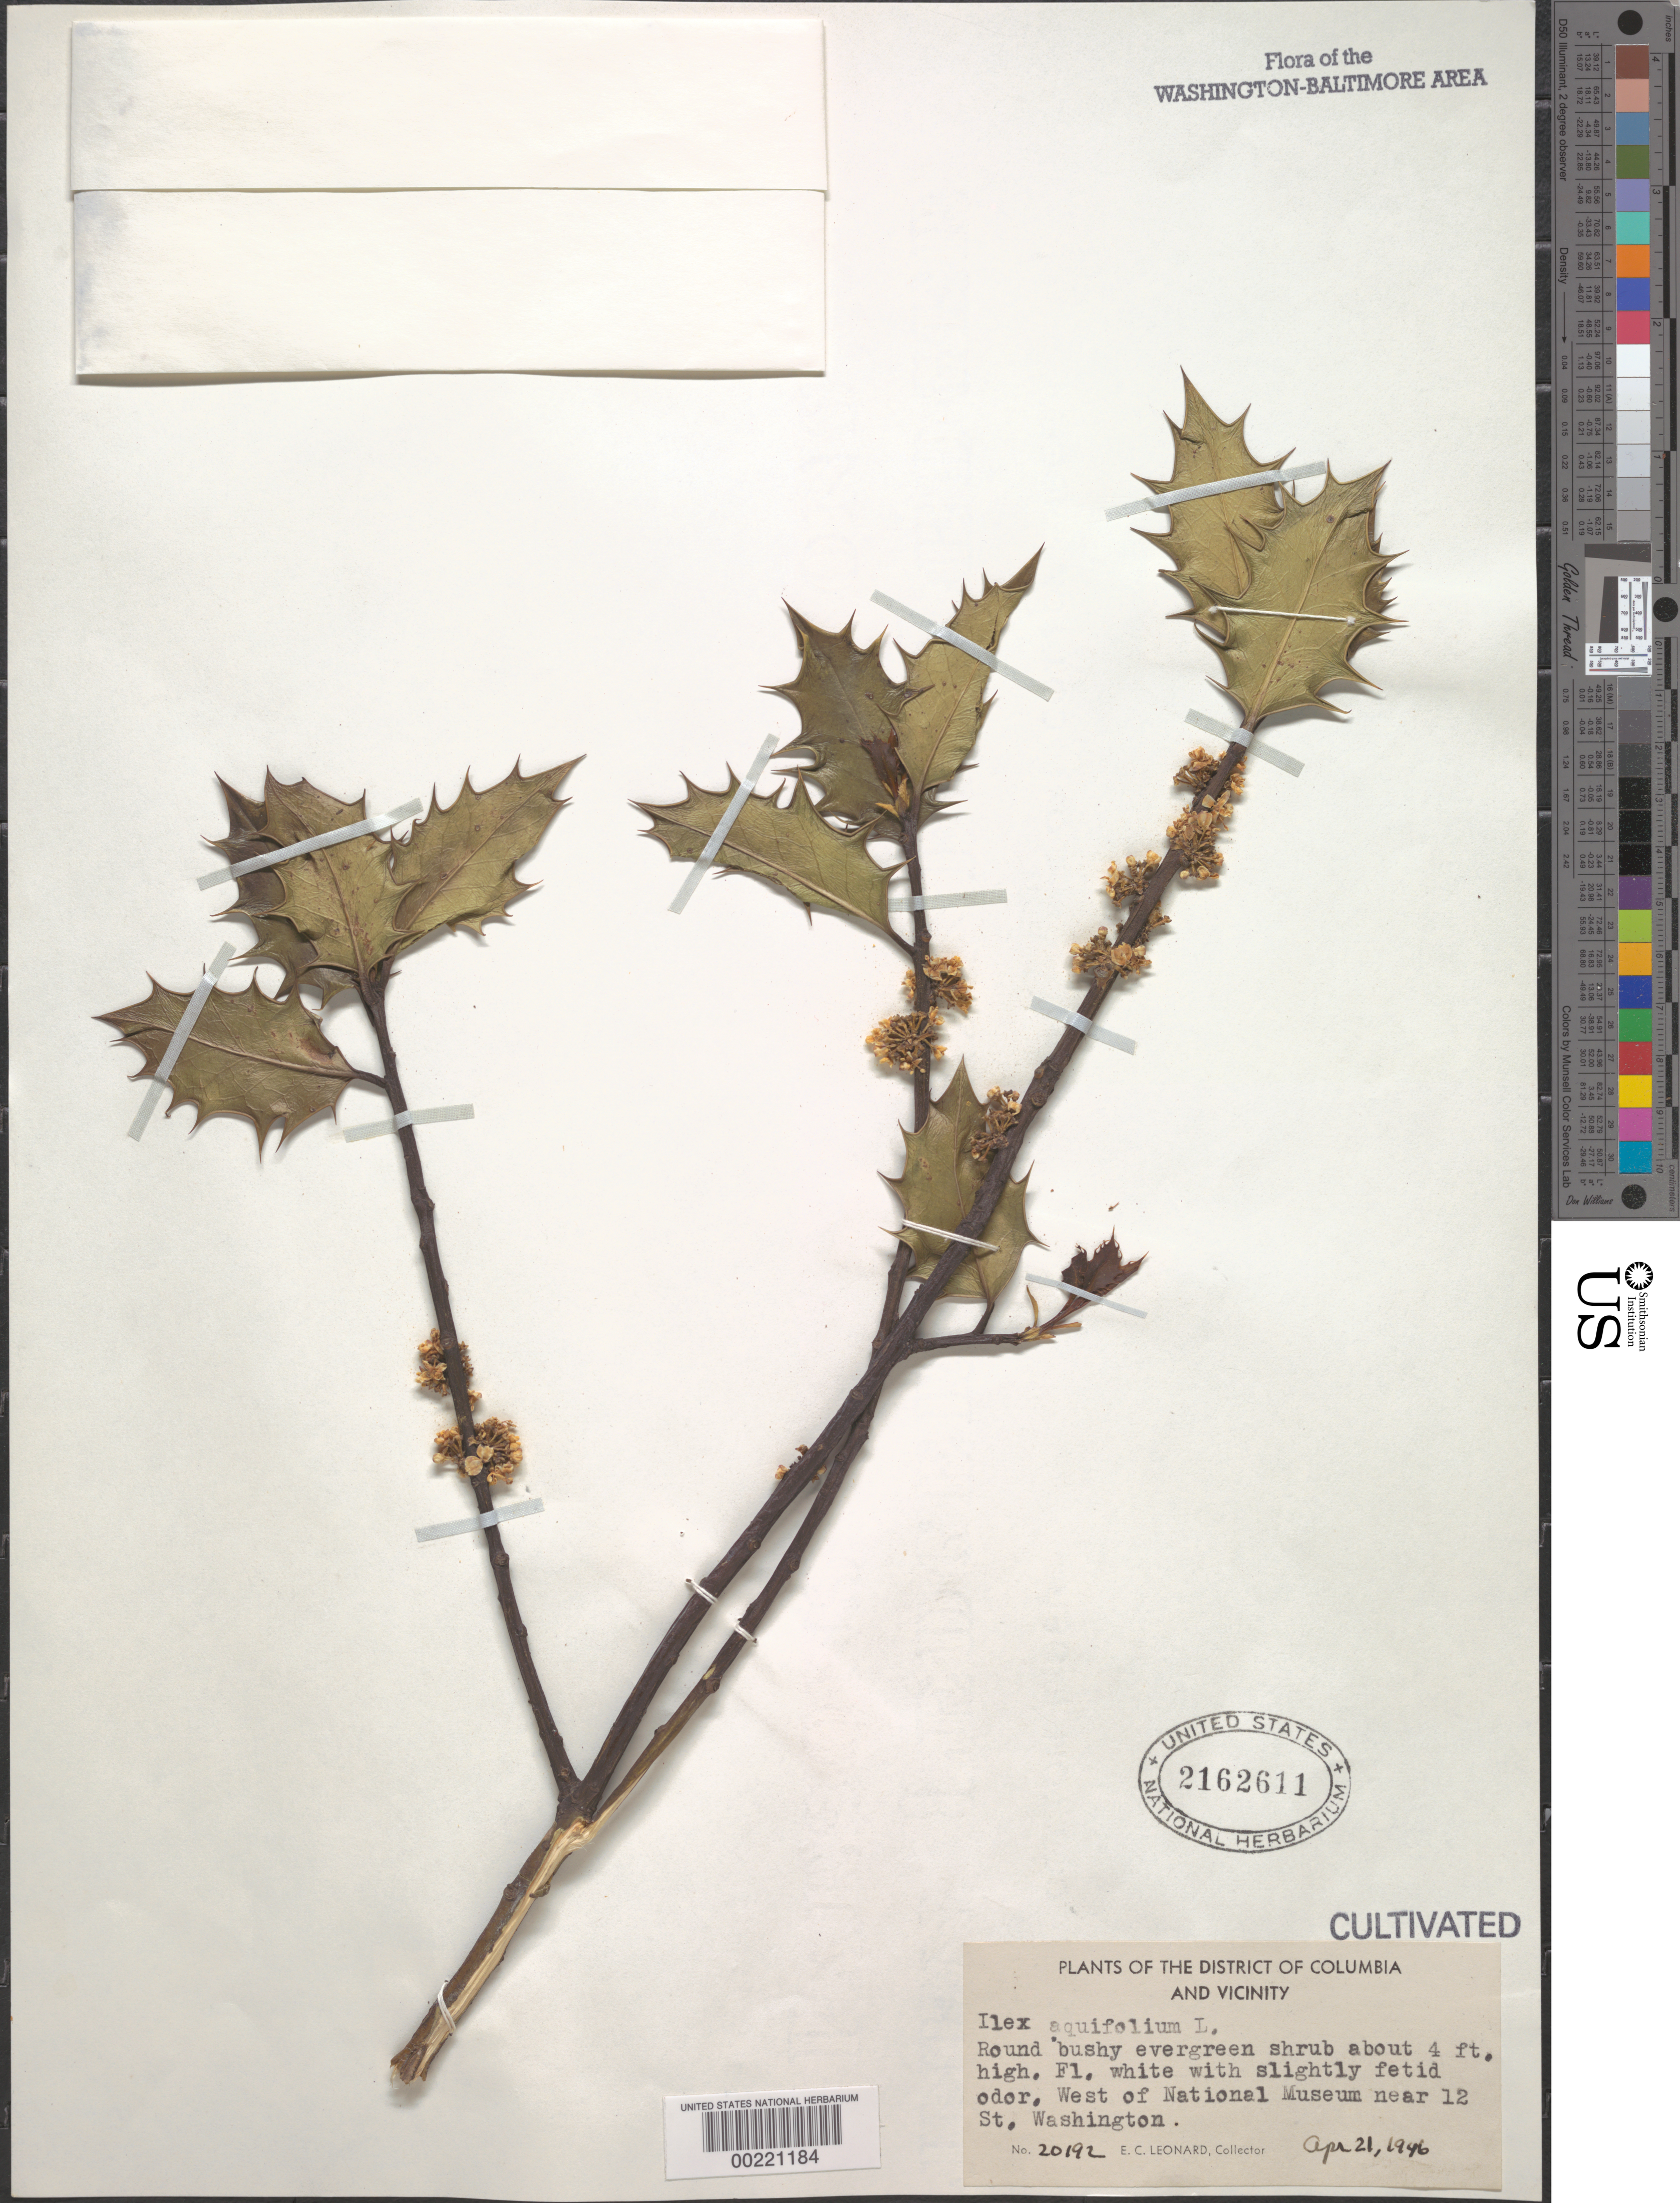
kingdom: Plantae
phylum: Tracheophyta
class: Magnoliopsida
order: Aquifoliales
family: Aquifoliaceae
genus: Ilex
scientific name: Ilex aquifolium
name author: L.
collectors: E. C. Leonard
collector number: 20192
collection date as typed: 21 Apr 1946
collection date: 1946-04-21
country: United States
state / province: District of Columbia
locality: W of National Museum (Arts and Industries) near 12 St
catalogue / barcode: US 2162611